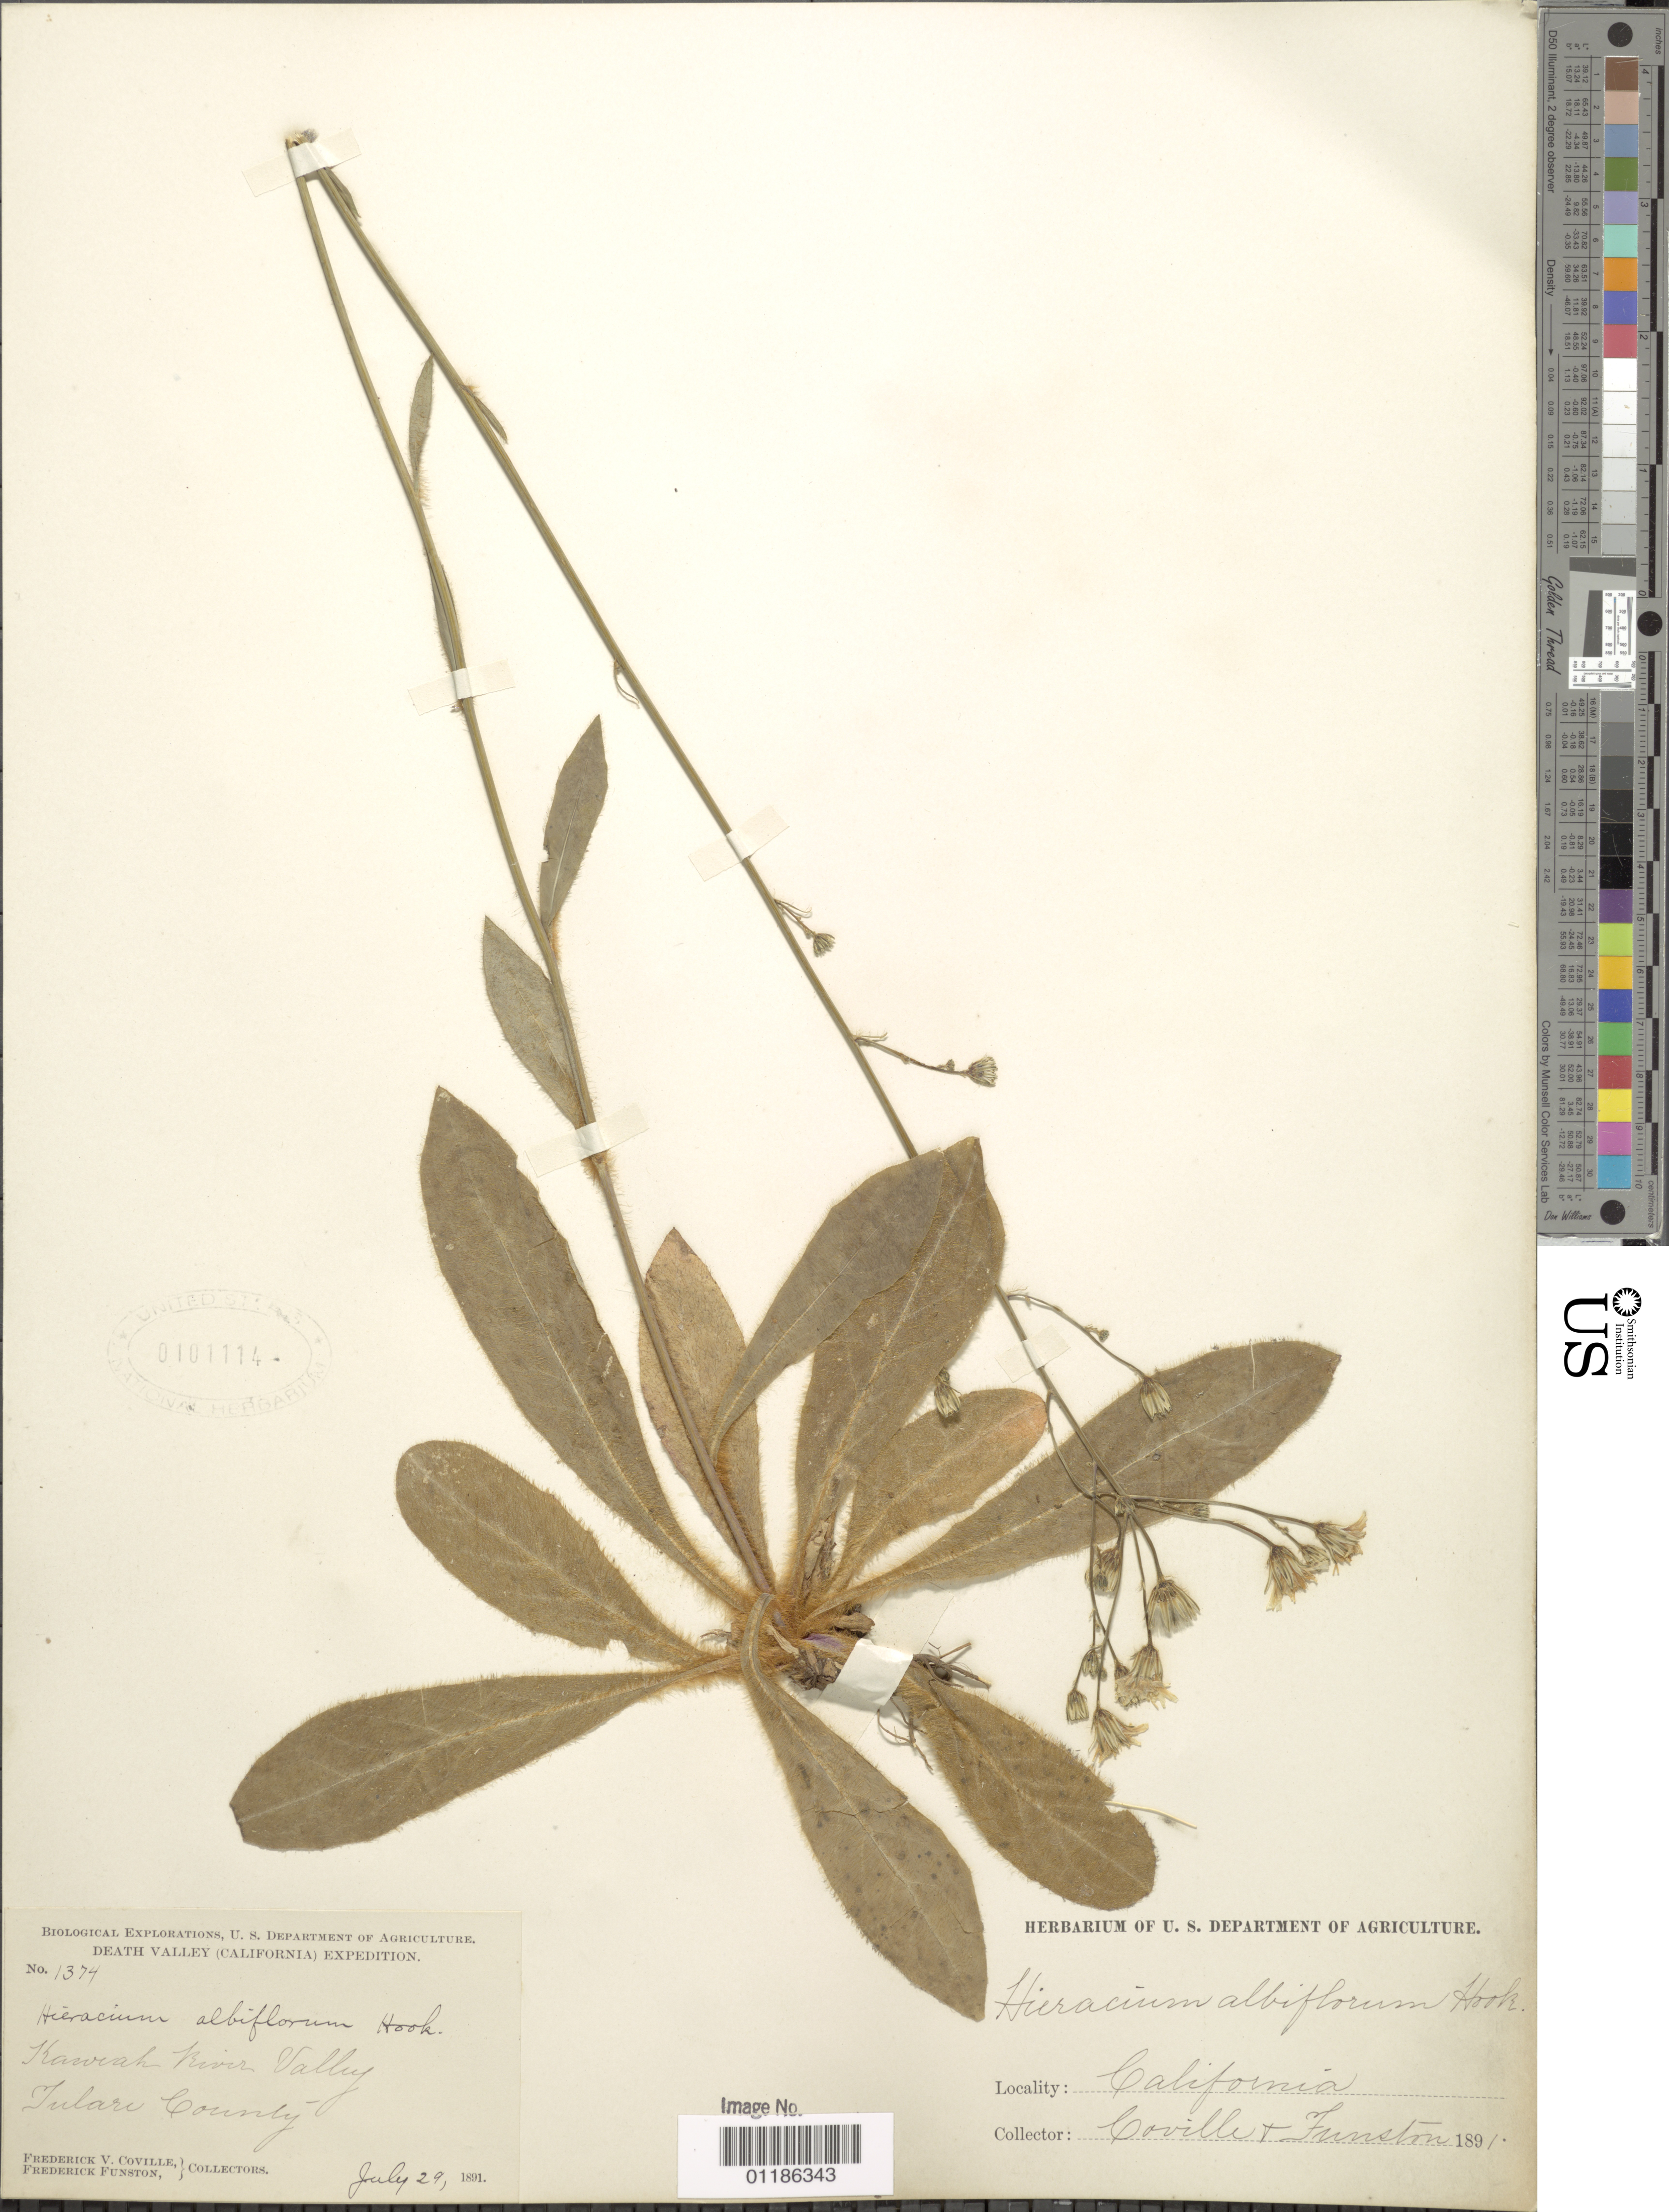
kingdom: Plantae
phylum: Tracheophyta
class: Magnoliopsida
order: Asterales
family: Asteraceae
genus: Hieracium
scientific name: Hieracium albiflorum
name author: Hook.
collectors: F. V. Coville & F. Funston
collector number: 1374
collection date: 1891-07-29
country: United States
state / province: California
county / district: Tulare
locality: Kaweah River Valley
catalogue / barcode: US 101114